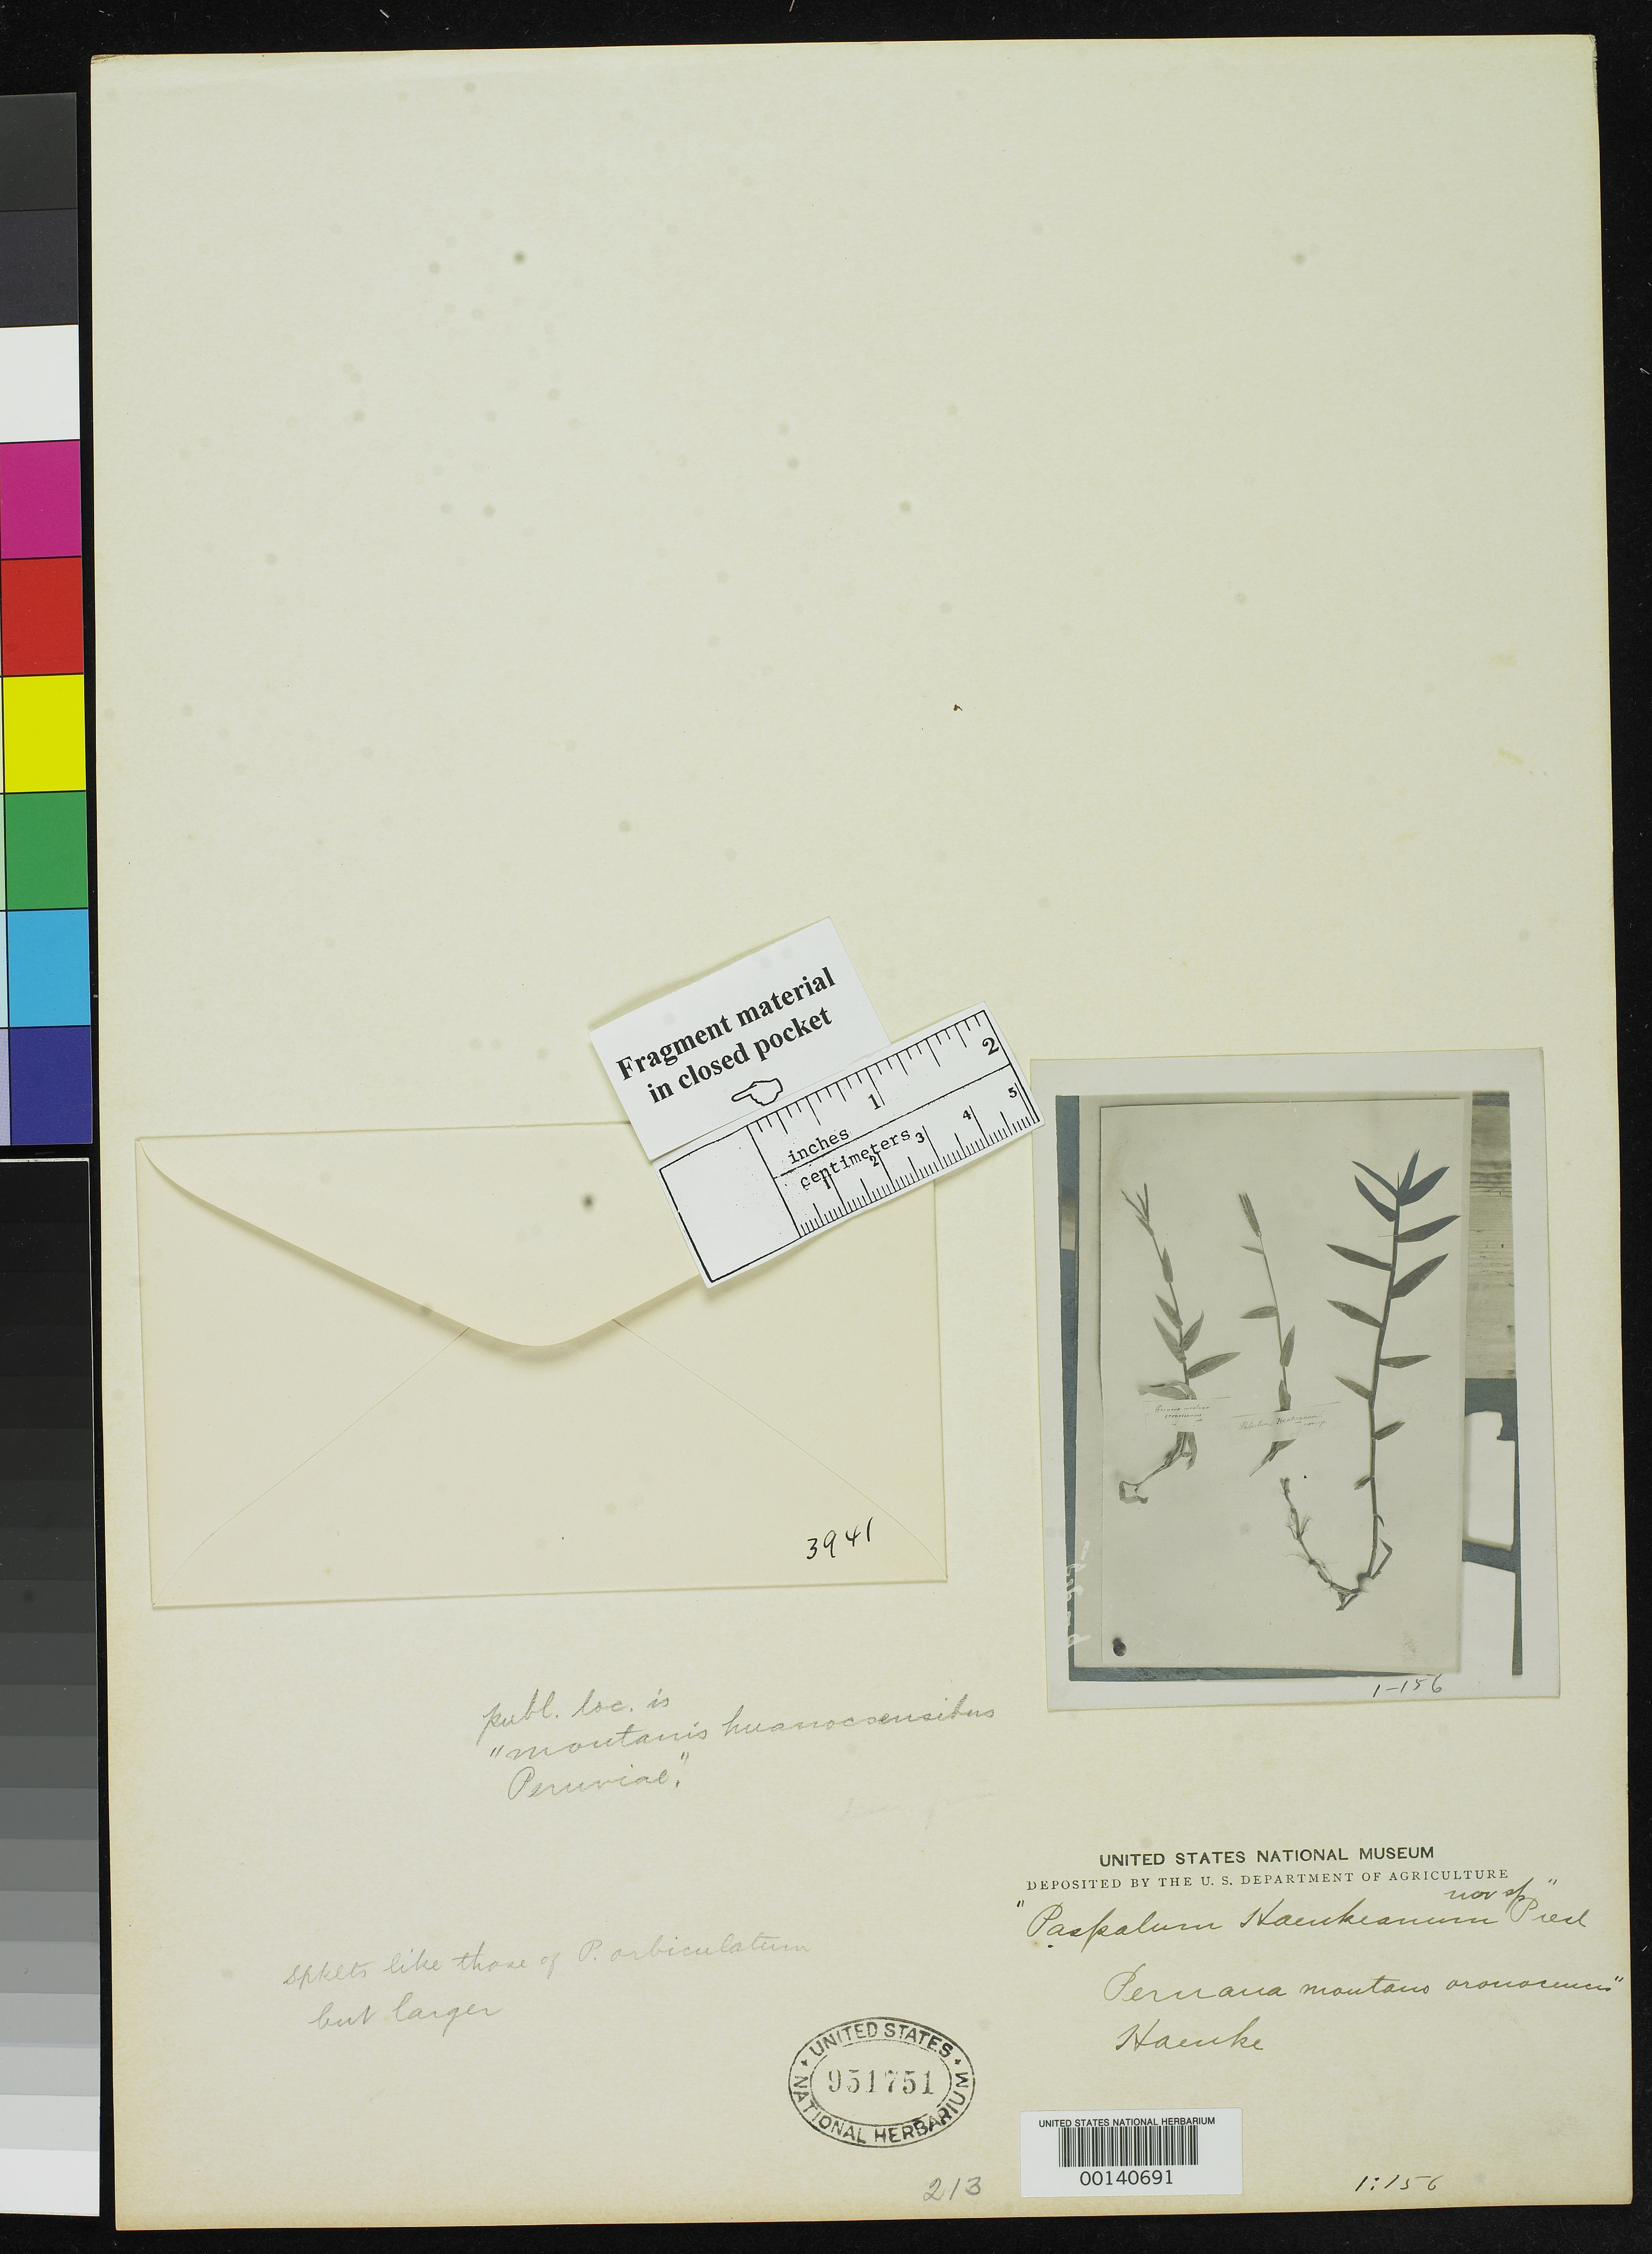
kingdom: Plantae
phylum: Tracheophyta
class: Liliopsida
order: Poales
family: Poaceae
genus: Paspalum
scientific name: Paspalum haenkeanum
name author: J. Presl in C. Presl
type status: Type Fragment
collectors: T. P. X. Haenke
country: Peru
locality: mountains of Oronoco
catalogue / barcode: US 951751